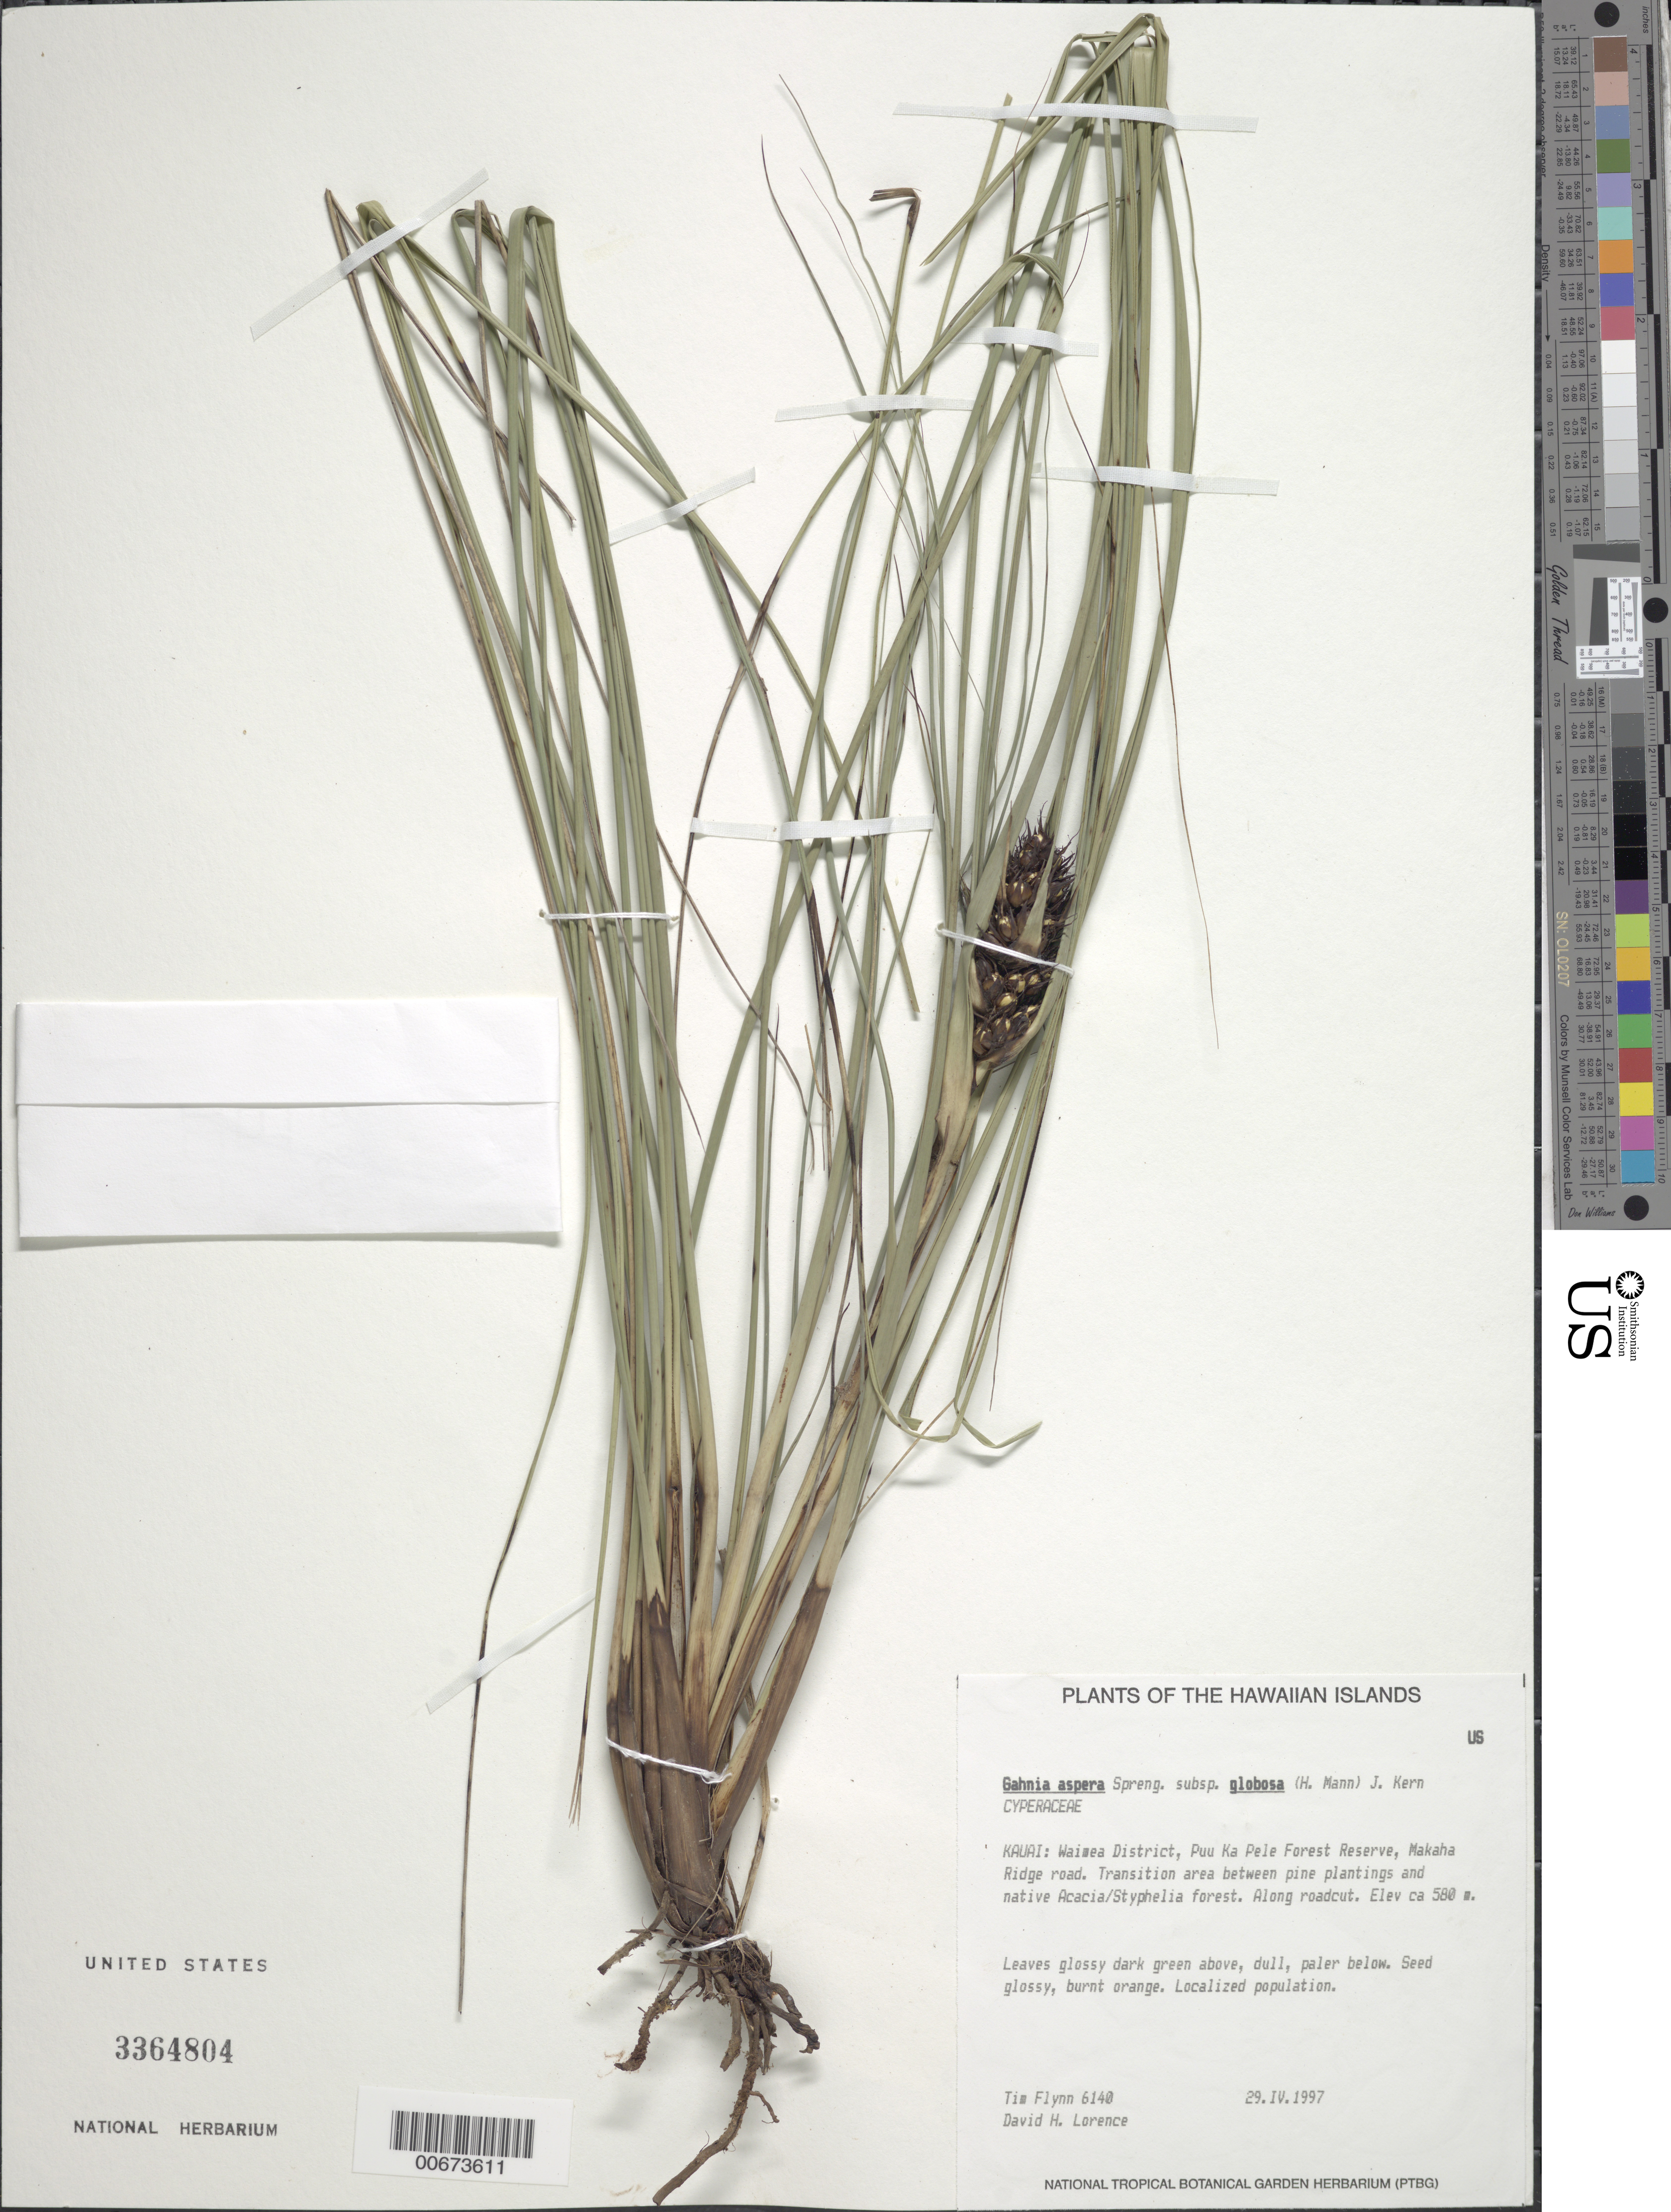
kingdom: Plantae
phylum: Tracheophyta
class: Liliopsida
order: Poales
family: Cyperaceae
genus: Gahnia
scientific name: Gahnia aspera subsp. globosa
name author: (H. Mann) J. Kern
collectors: T. W. Flynn & D. Lorence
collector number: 6140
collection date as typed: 29 Apr 1997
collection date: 1997-04-29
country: United States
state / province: Hawaii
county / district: Kauai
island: Kaua'i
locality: Waimea District, Pu'u Ka Pele Forest Reserve, Makaha Ridge road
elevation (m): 580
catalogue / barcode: US 3364804